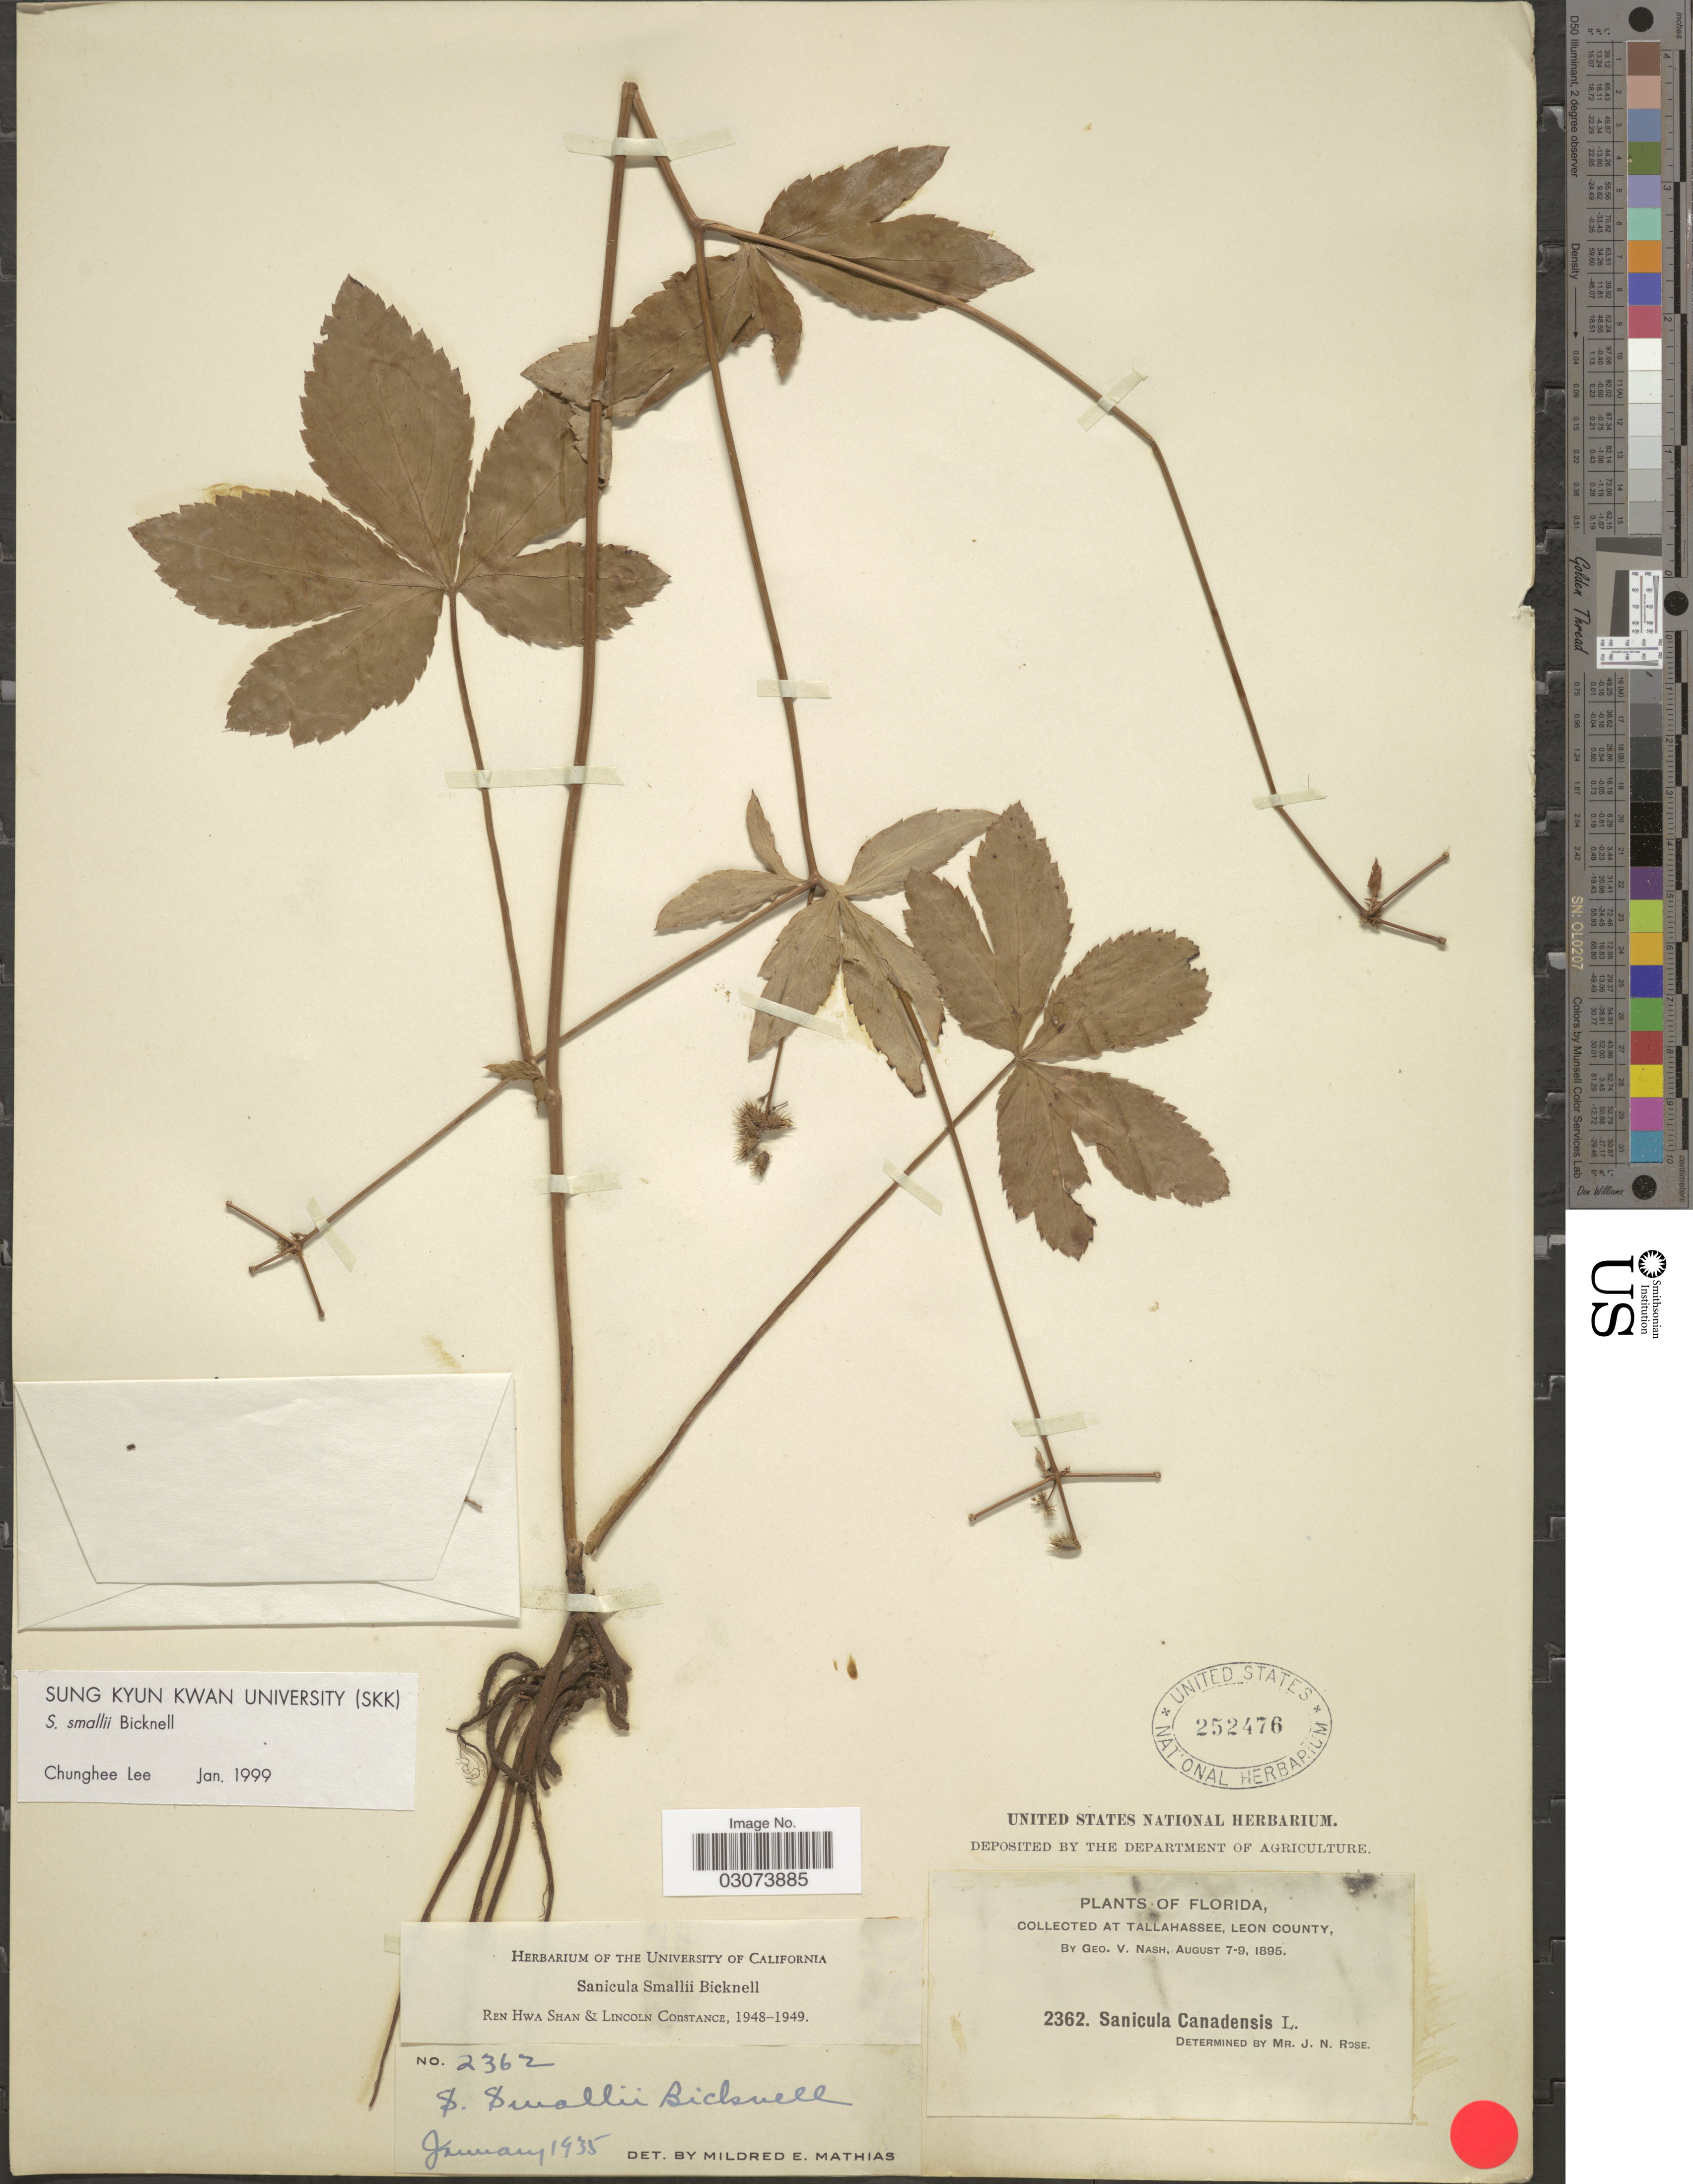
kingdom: Plantae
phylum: Tracheophyta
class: Magnoliopsida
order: Apiales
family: Apiaceae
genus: Sanicula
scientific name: Sanicula smallii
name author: E.P. Bicknell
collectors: G. V. Nash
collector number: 2362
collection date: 1895-08-07/1895-08-09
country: United States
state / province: Florida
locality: Tallahassee, Leon County.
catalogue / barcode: US 252476